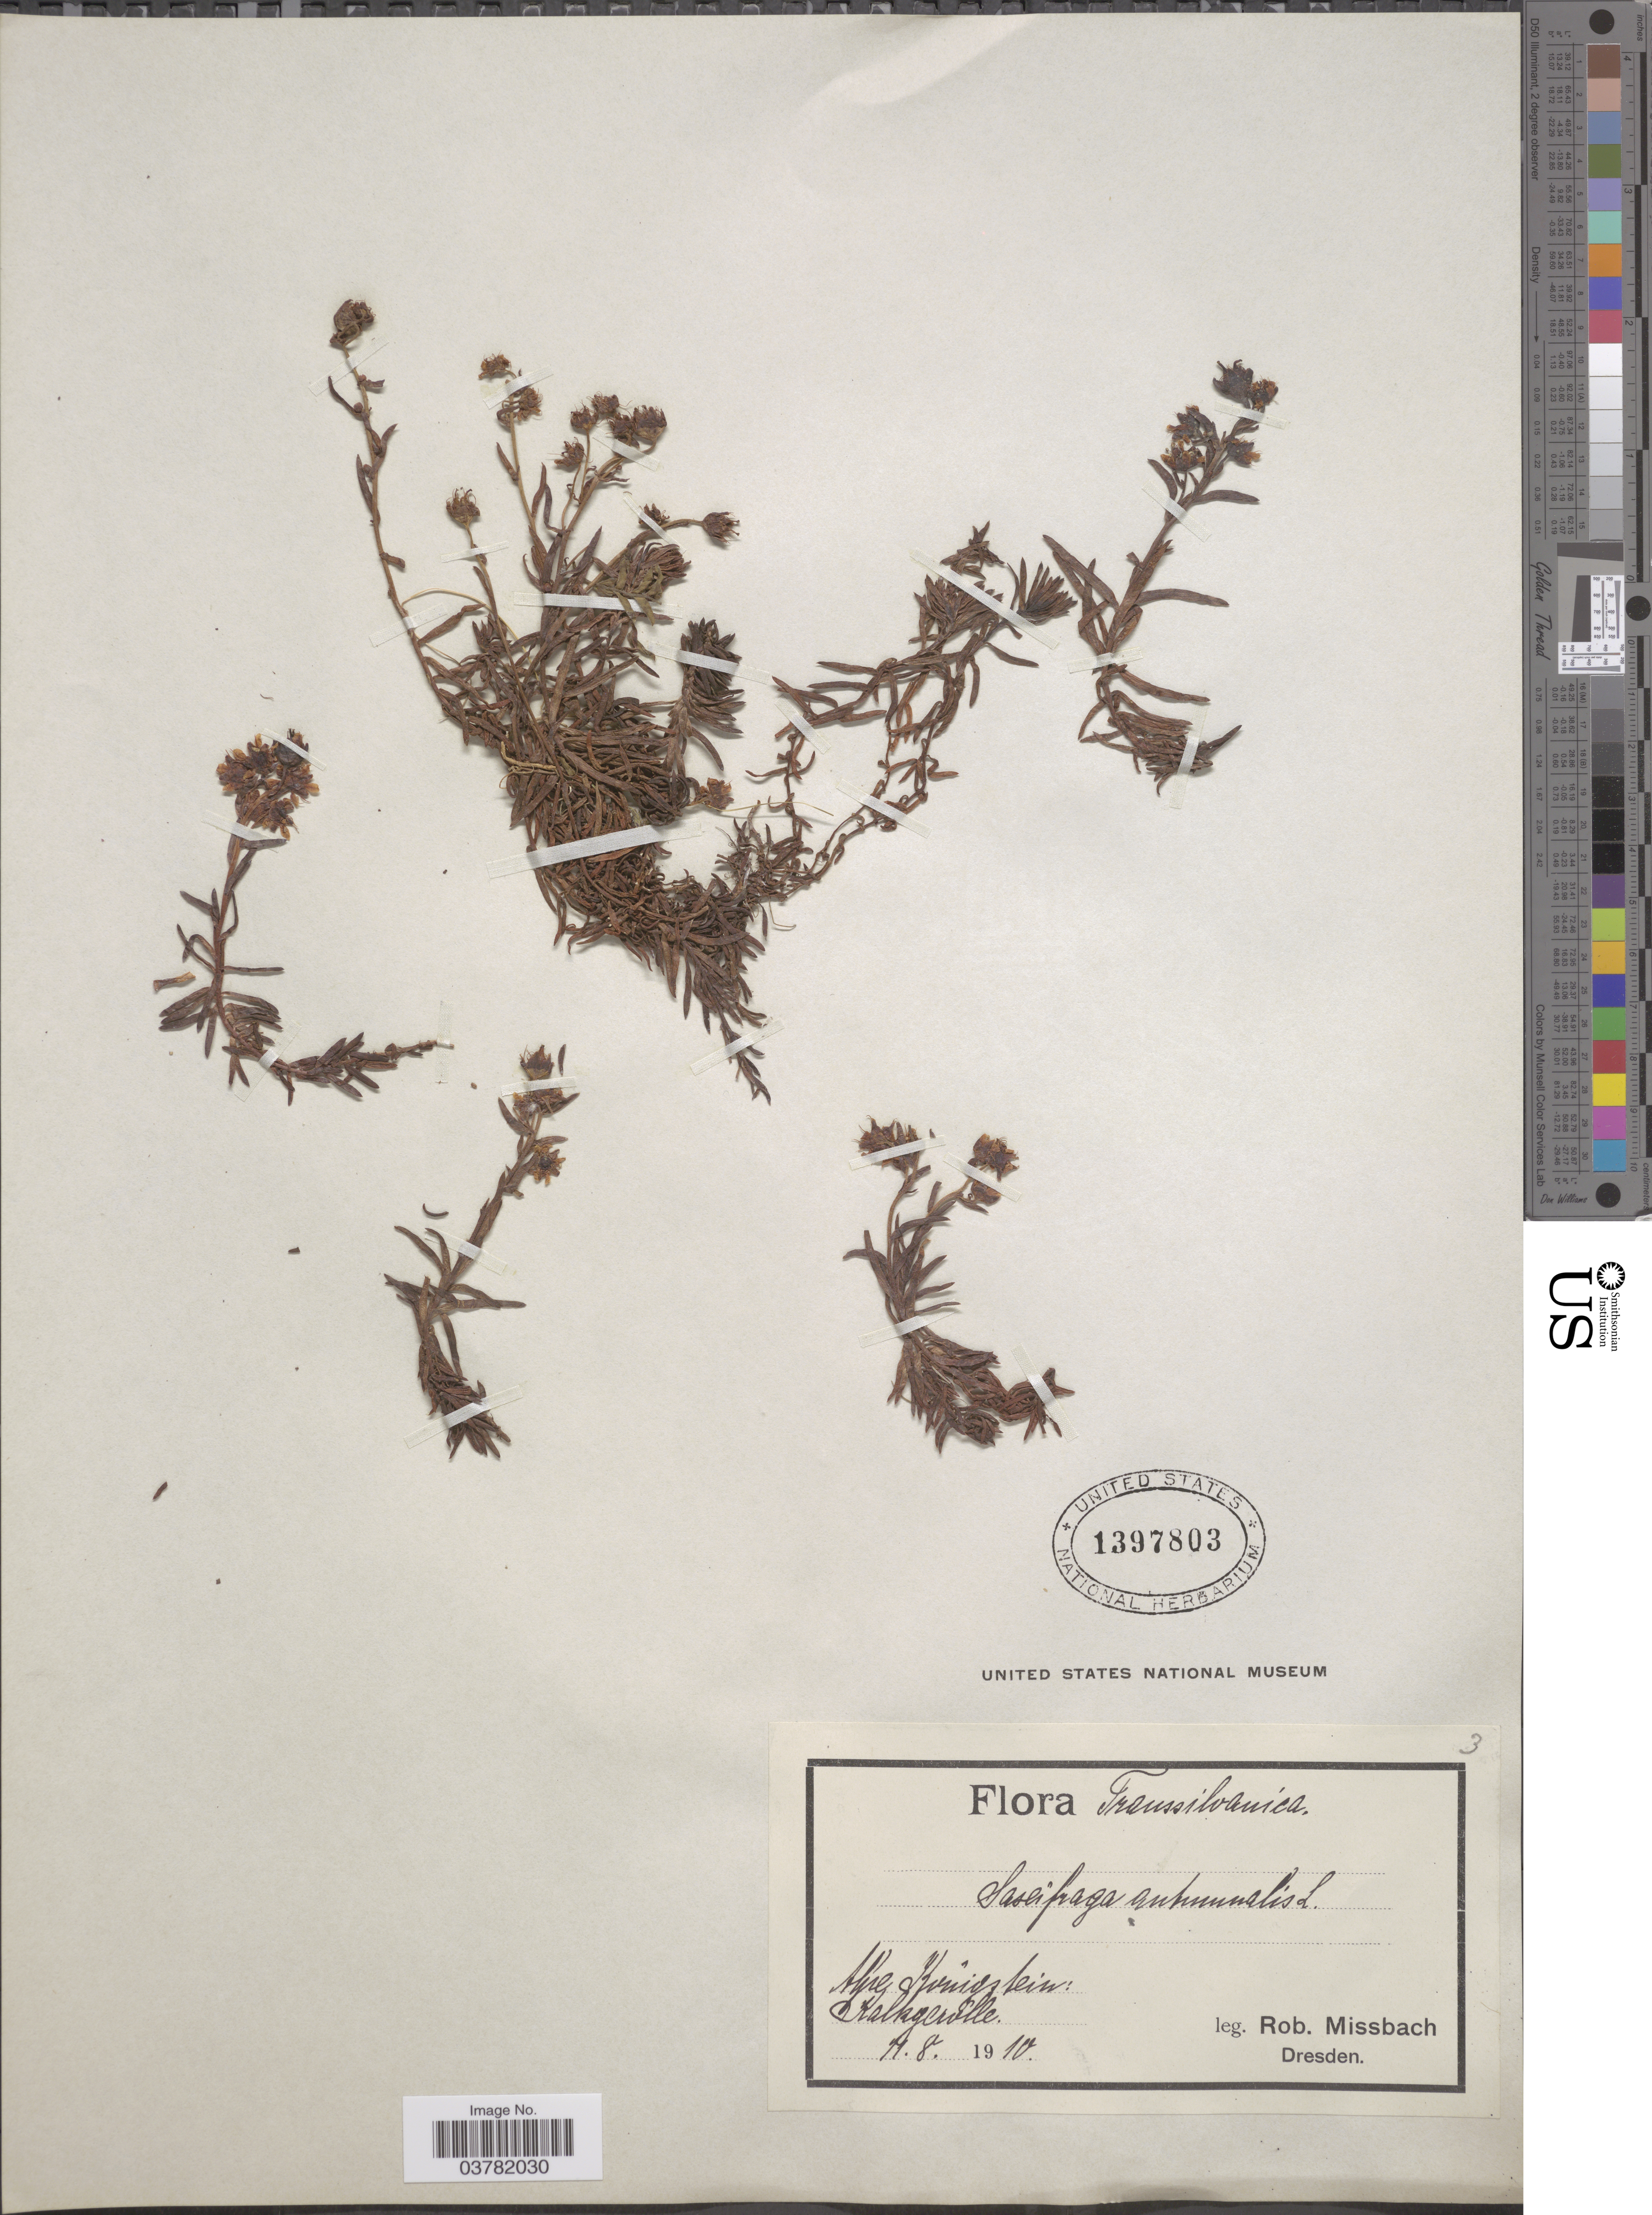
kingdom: Plantae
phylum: Tracheophyta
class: Magnoliopsida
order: Saxifragales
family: Saxifragaceae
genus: Saxifraga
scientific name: Saxifraga autumnalis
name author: L.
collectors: R. Missbach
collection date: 1910-08-14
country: Romania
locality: Transsilvanica. Alpes Konigstein: Kalkgerolle.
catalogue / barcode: US 1397803